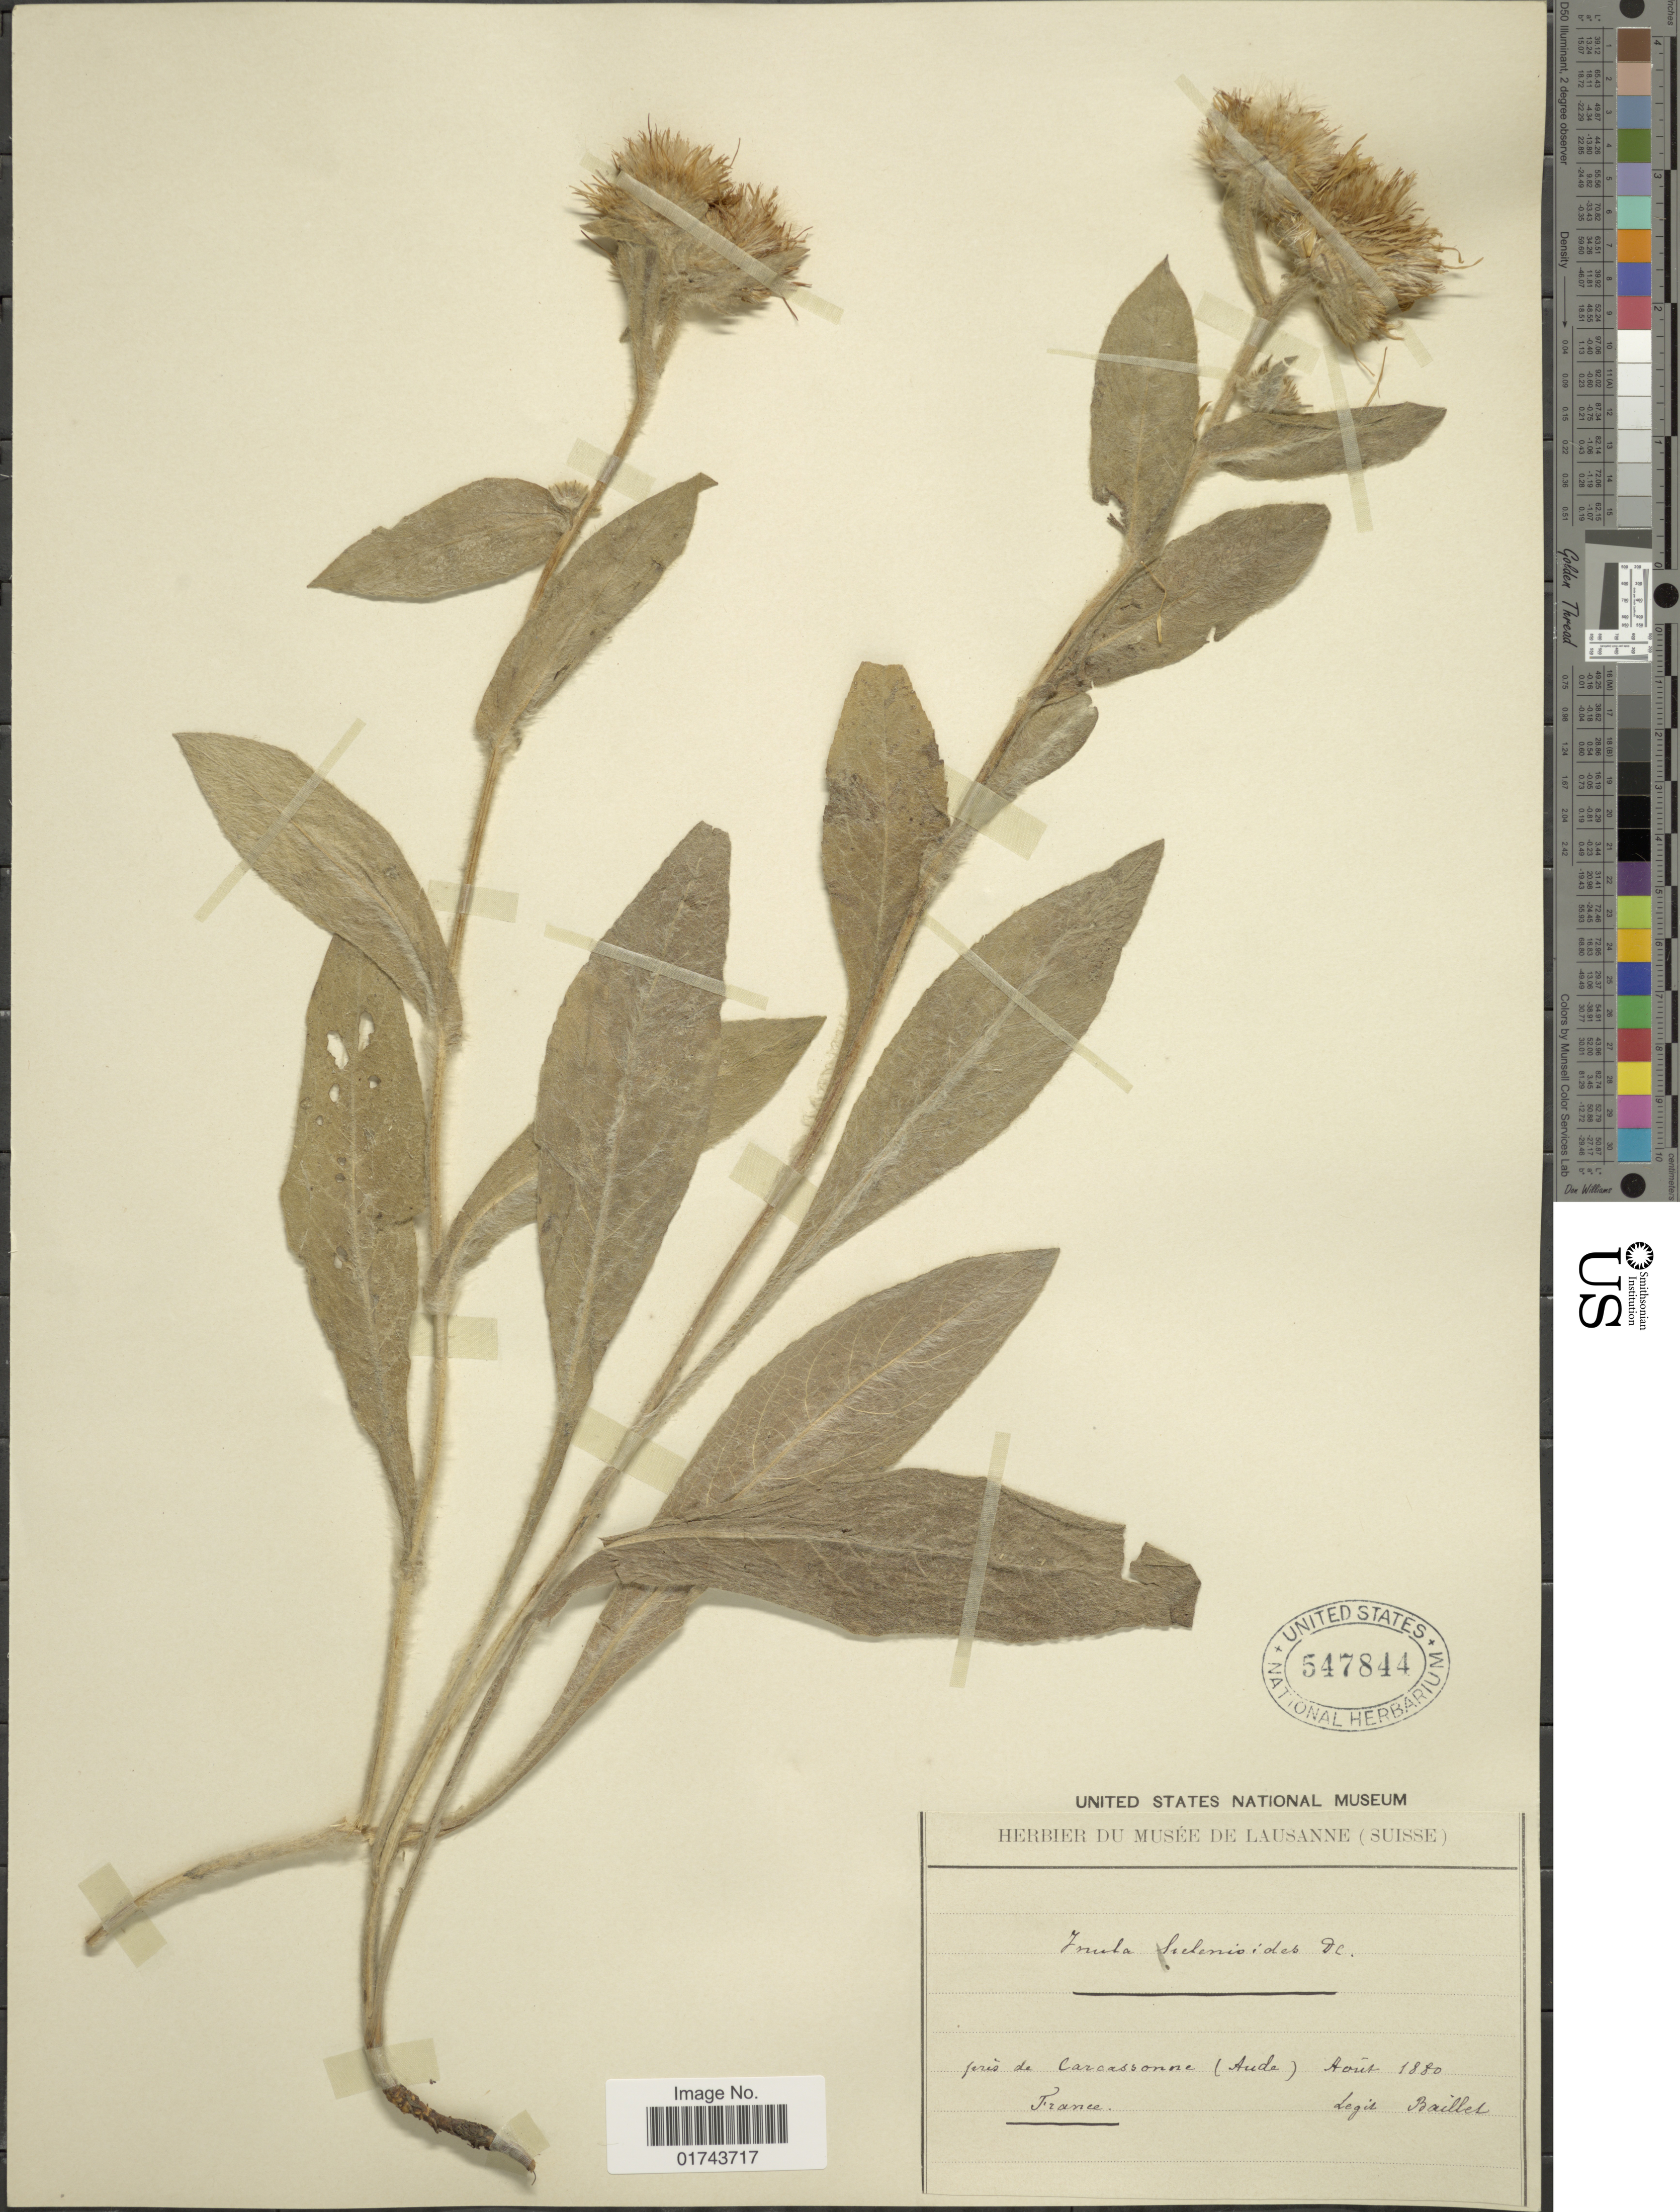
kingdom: Plantae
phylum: Tracheophyta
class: Magnoliopsida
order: Asterales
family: Asteraceae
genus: Inula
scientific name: Inula helenioides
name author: DC.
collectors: Baillet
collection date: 1880-08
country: France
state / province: Occitanie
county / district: Aude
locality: Feres de Carcassonne (Aude) France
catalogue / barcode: US 547844